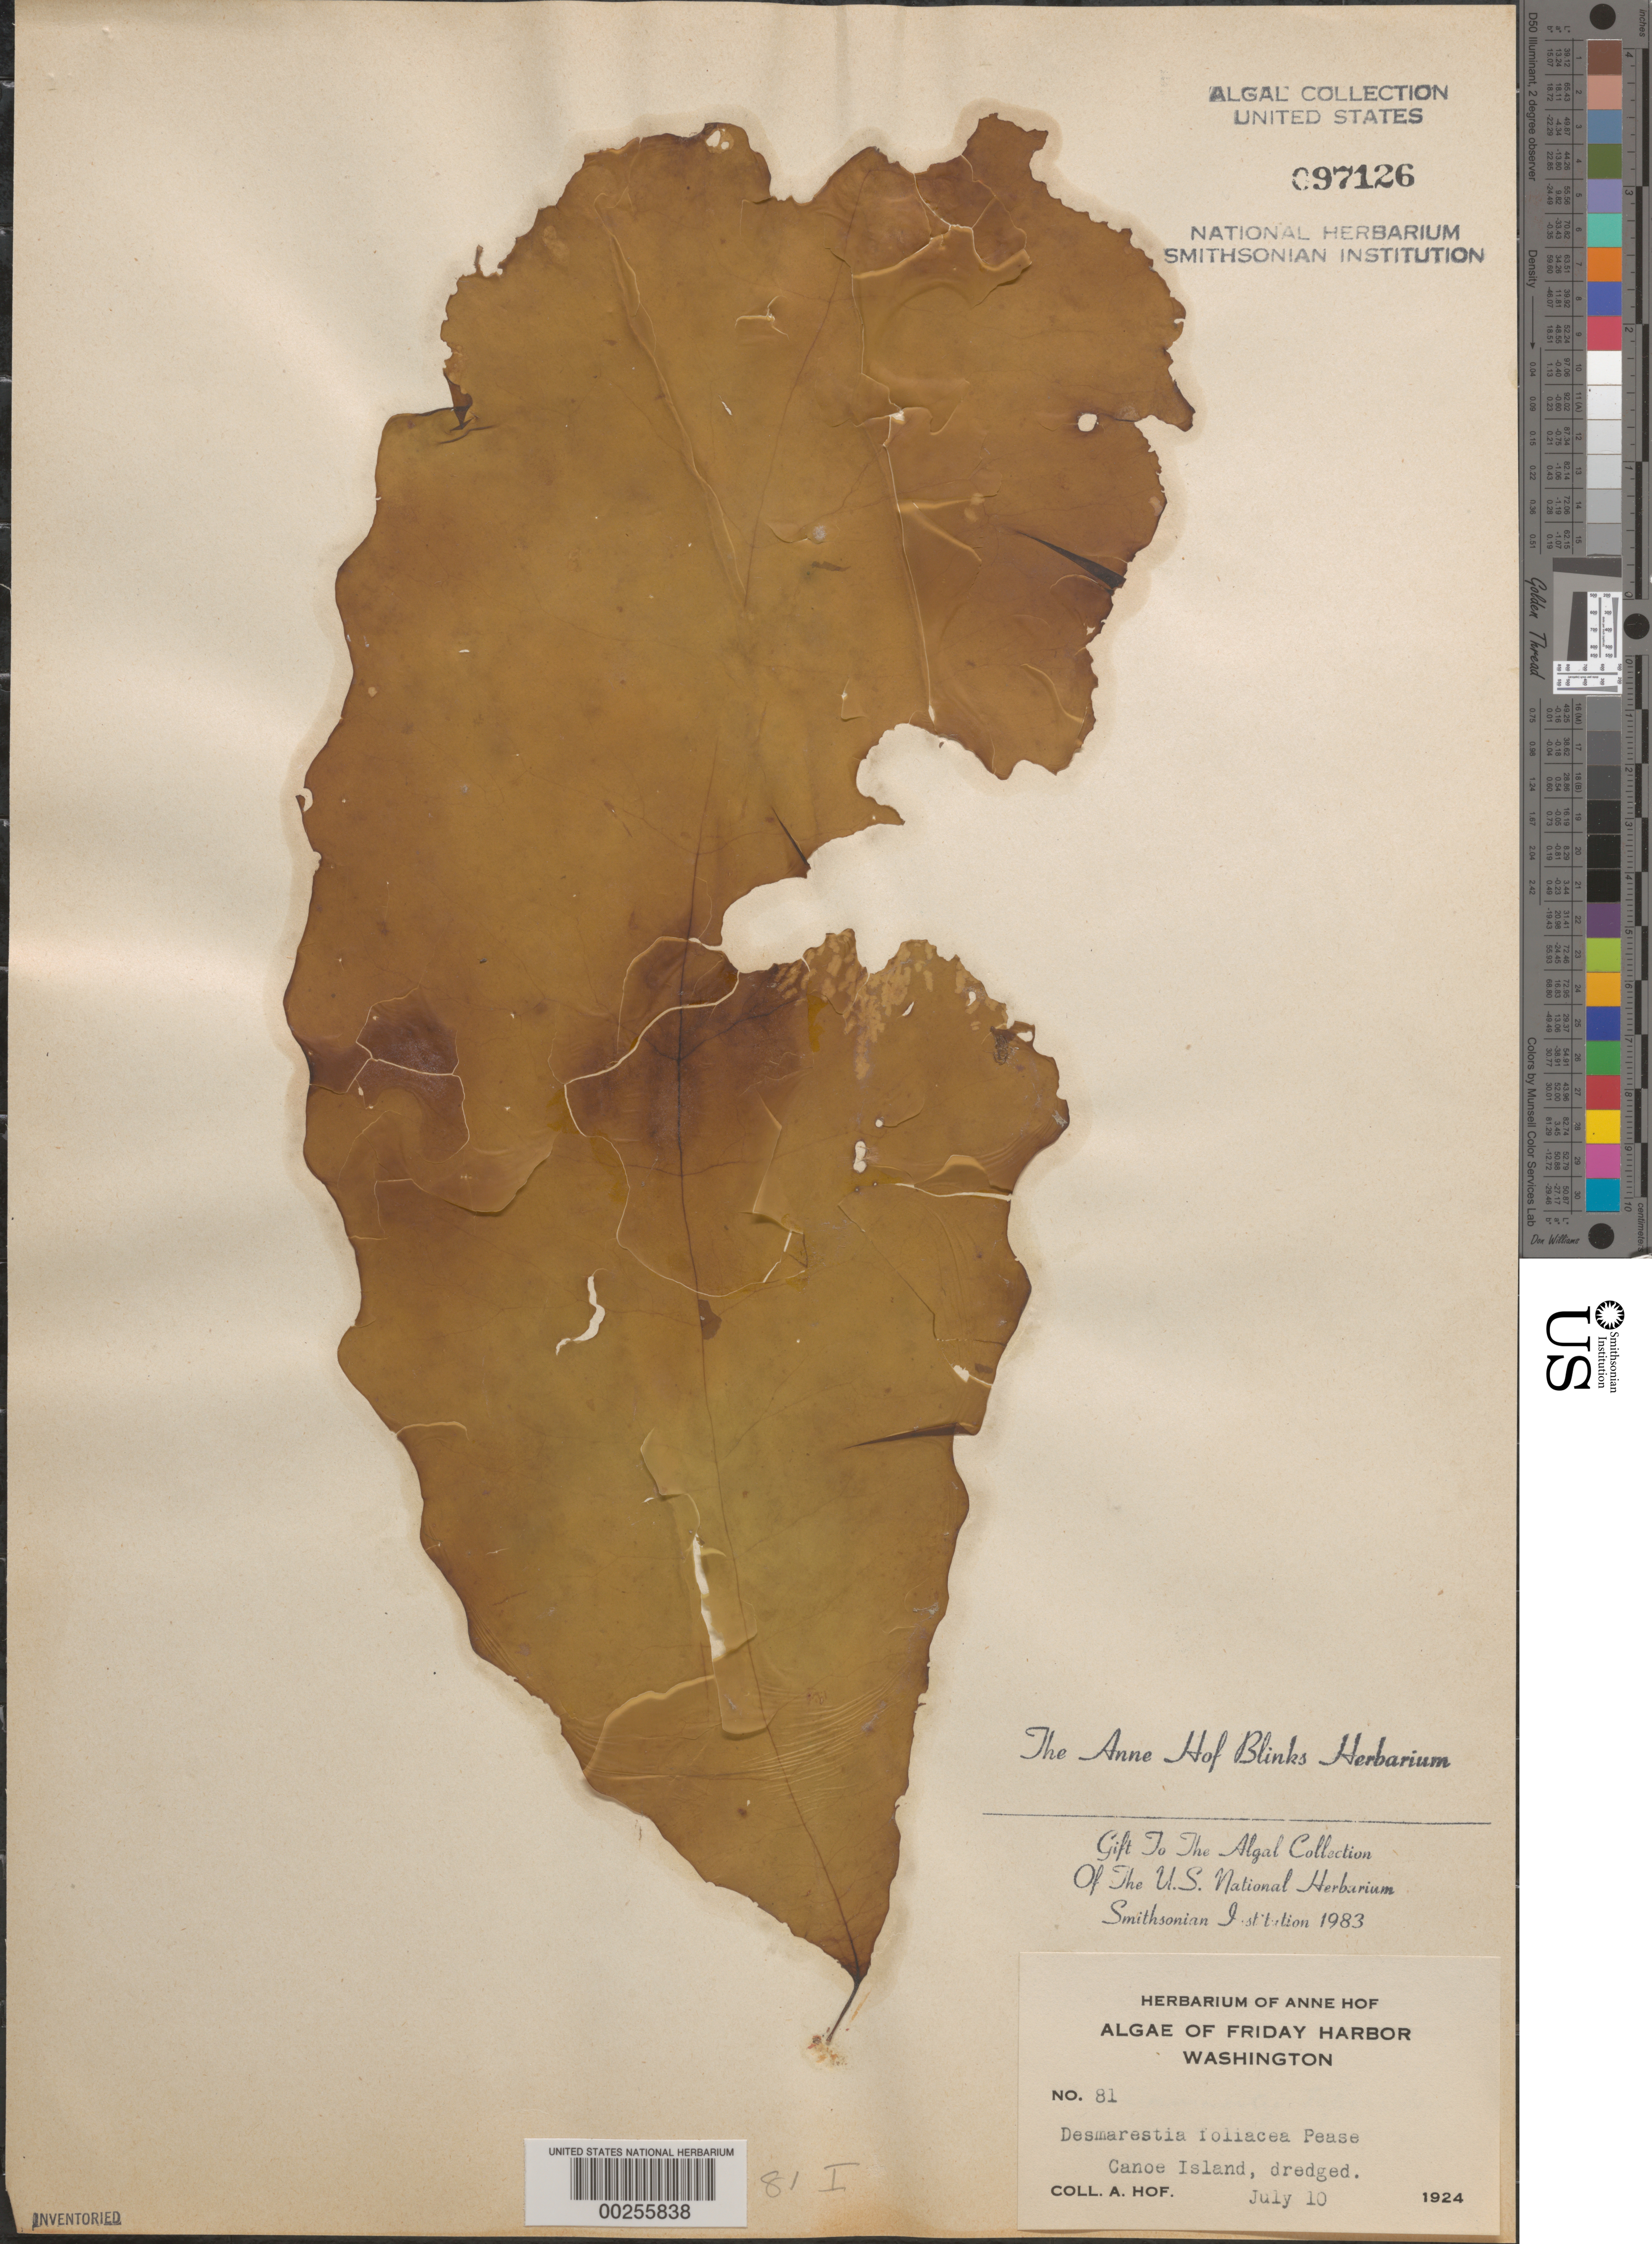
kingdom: Chromista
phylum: Ochrophyta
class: Phaeophyceae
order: Desmarestiales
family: Desmarestiaceae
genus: Desmarestia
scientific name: Desmarestia foliacea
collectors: A. Blinks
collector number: AHB 81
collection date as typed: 10 Jul 1924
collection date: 1924-07-10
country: United States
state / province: Washington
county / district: San Juan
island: Canoe Island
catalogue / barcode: US 97126